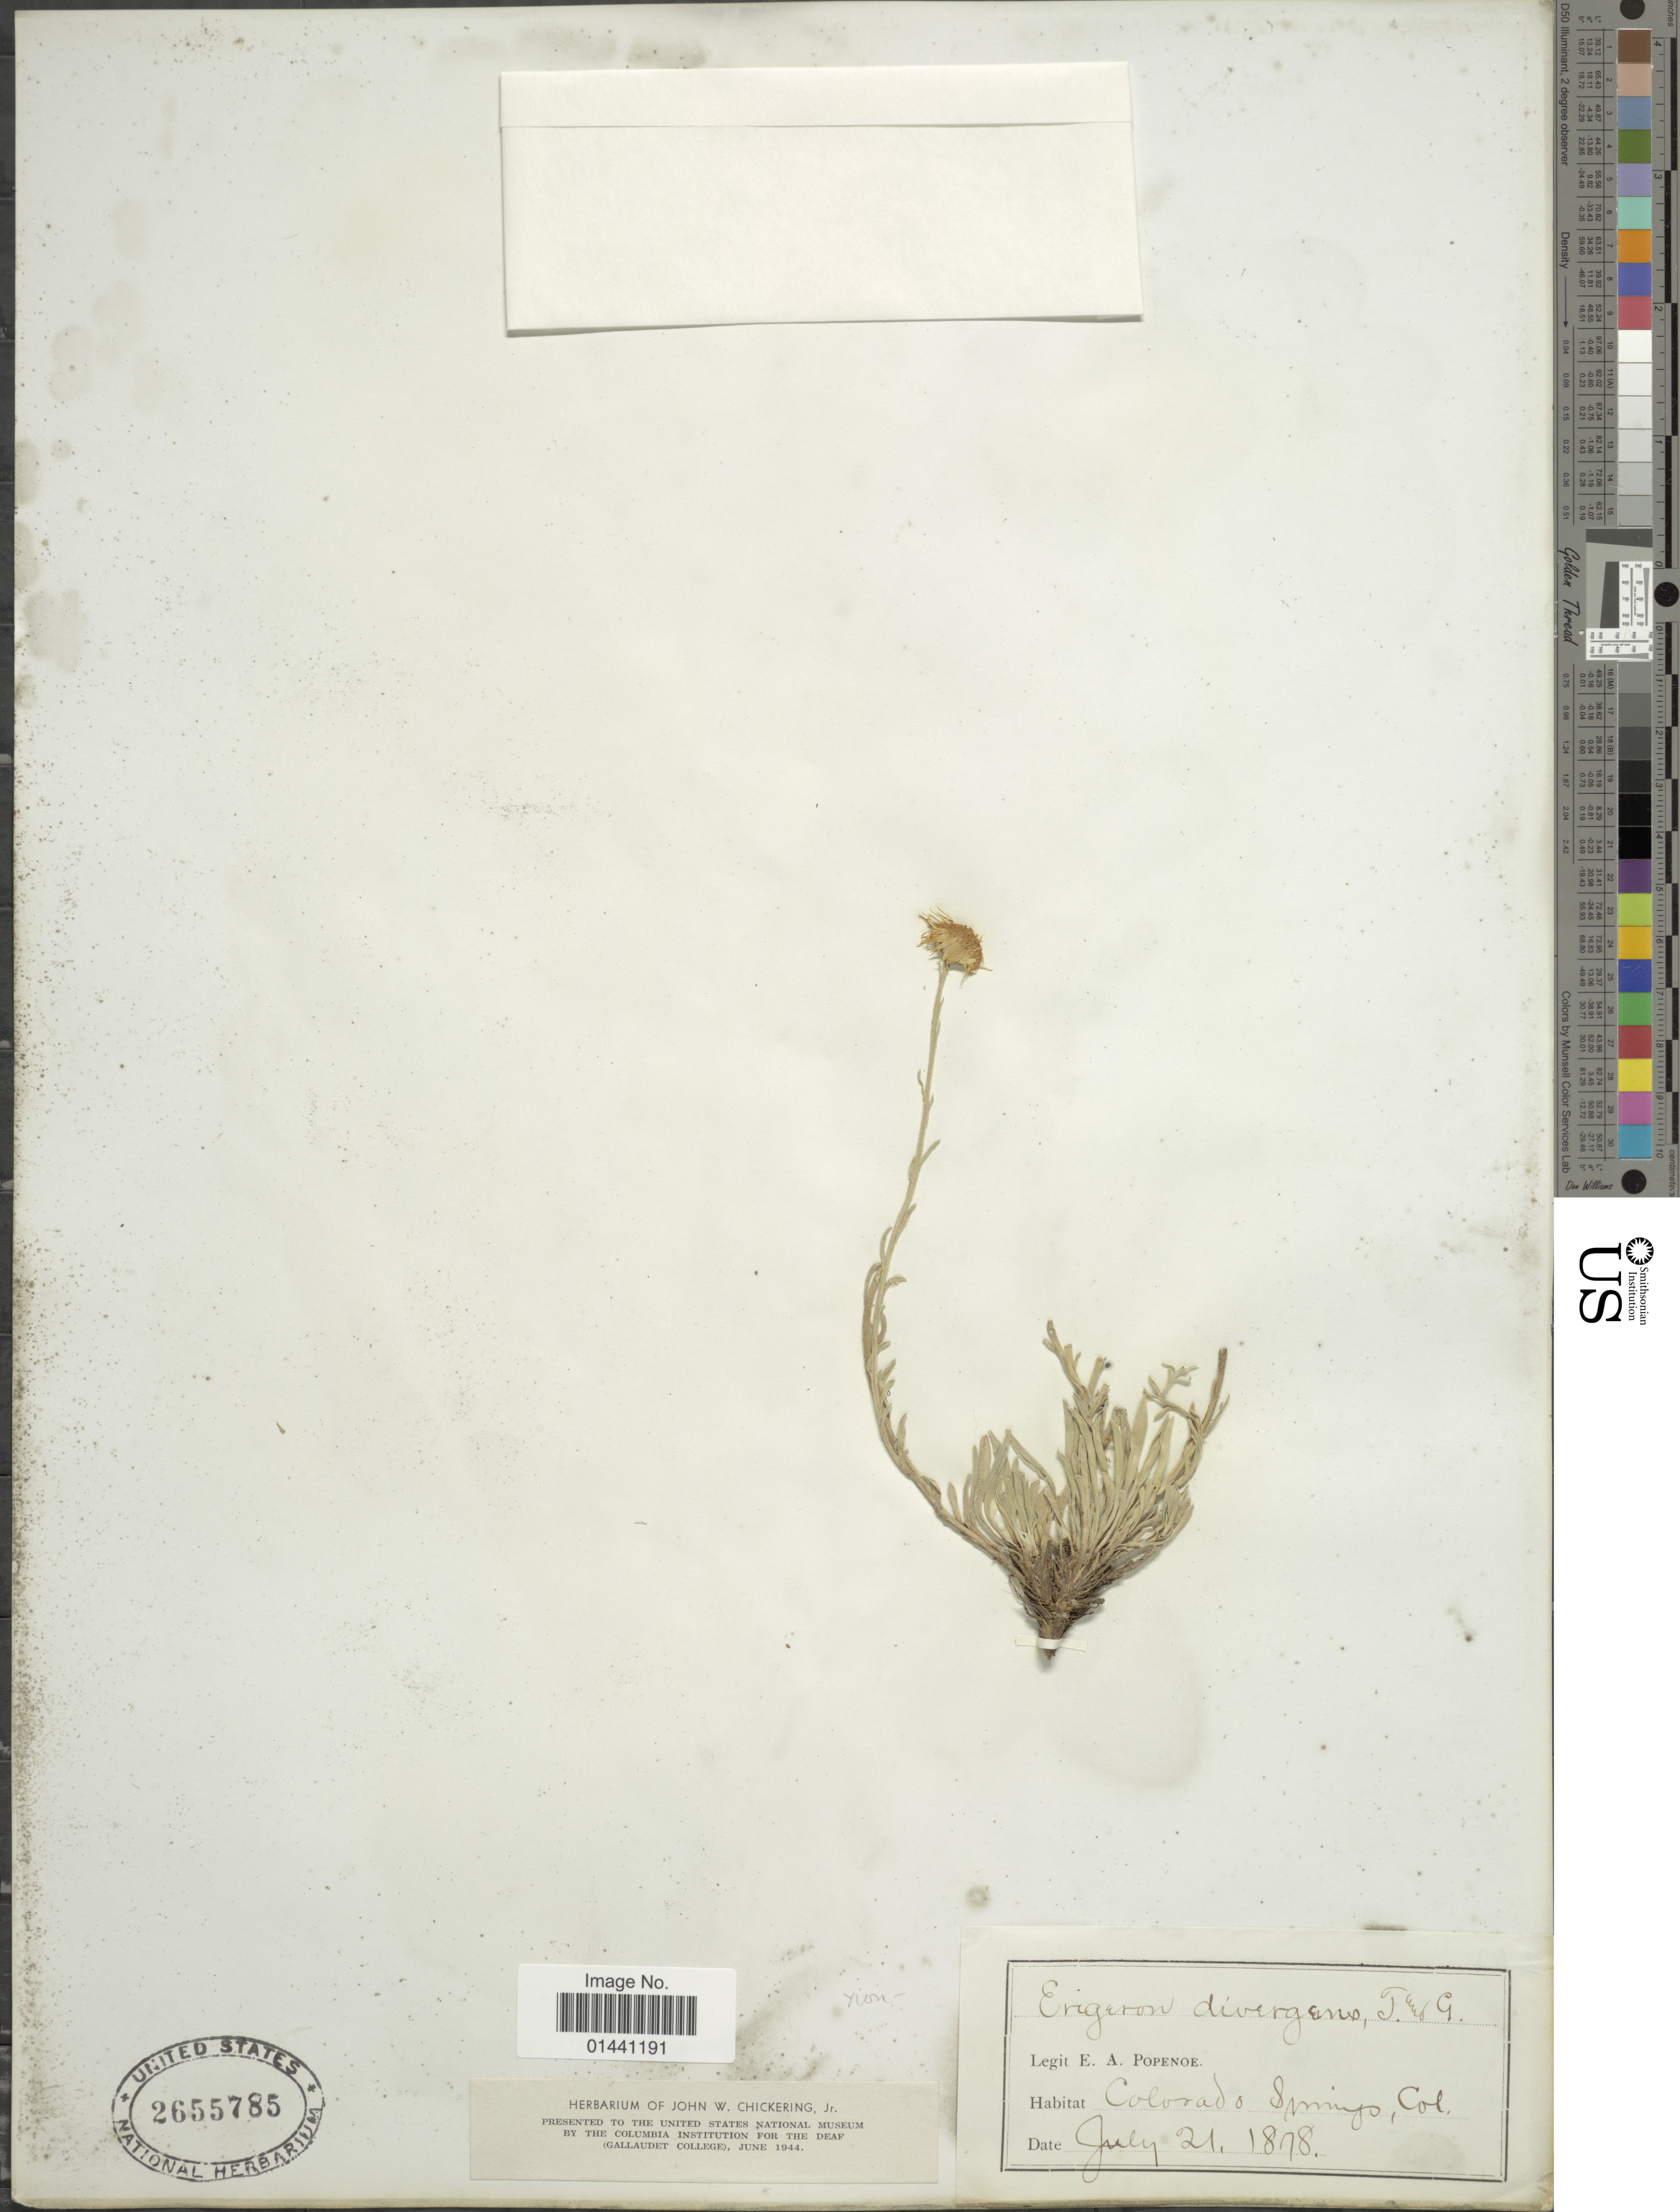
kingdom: Plantae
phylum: Tracheophyta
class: Magnoliopsida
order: Asterales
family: Asteraceae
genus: Erigeron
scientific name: Erigeron sp.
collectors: E. A. Popenoe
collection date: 1878-07-21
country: United States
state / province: Colorado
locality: Colorado Springs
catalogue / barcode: US 2655785